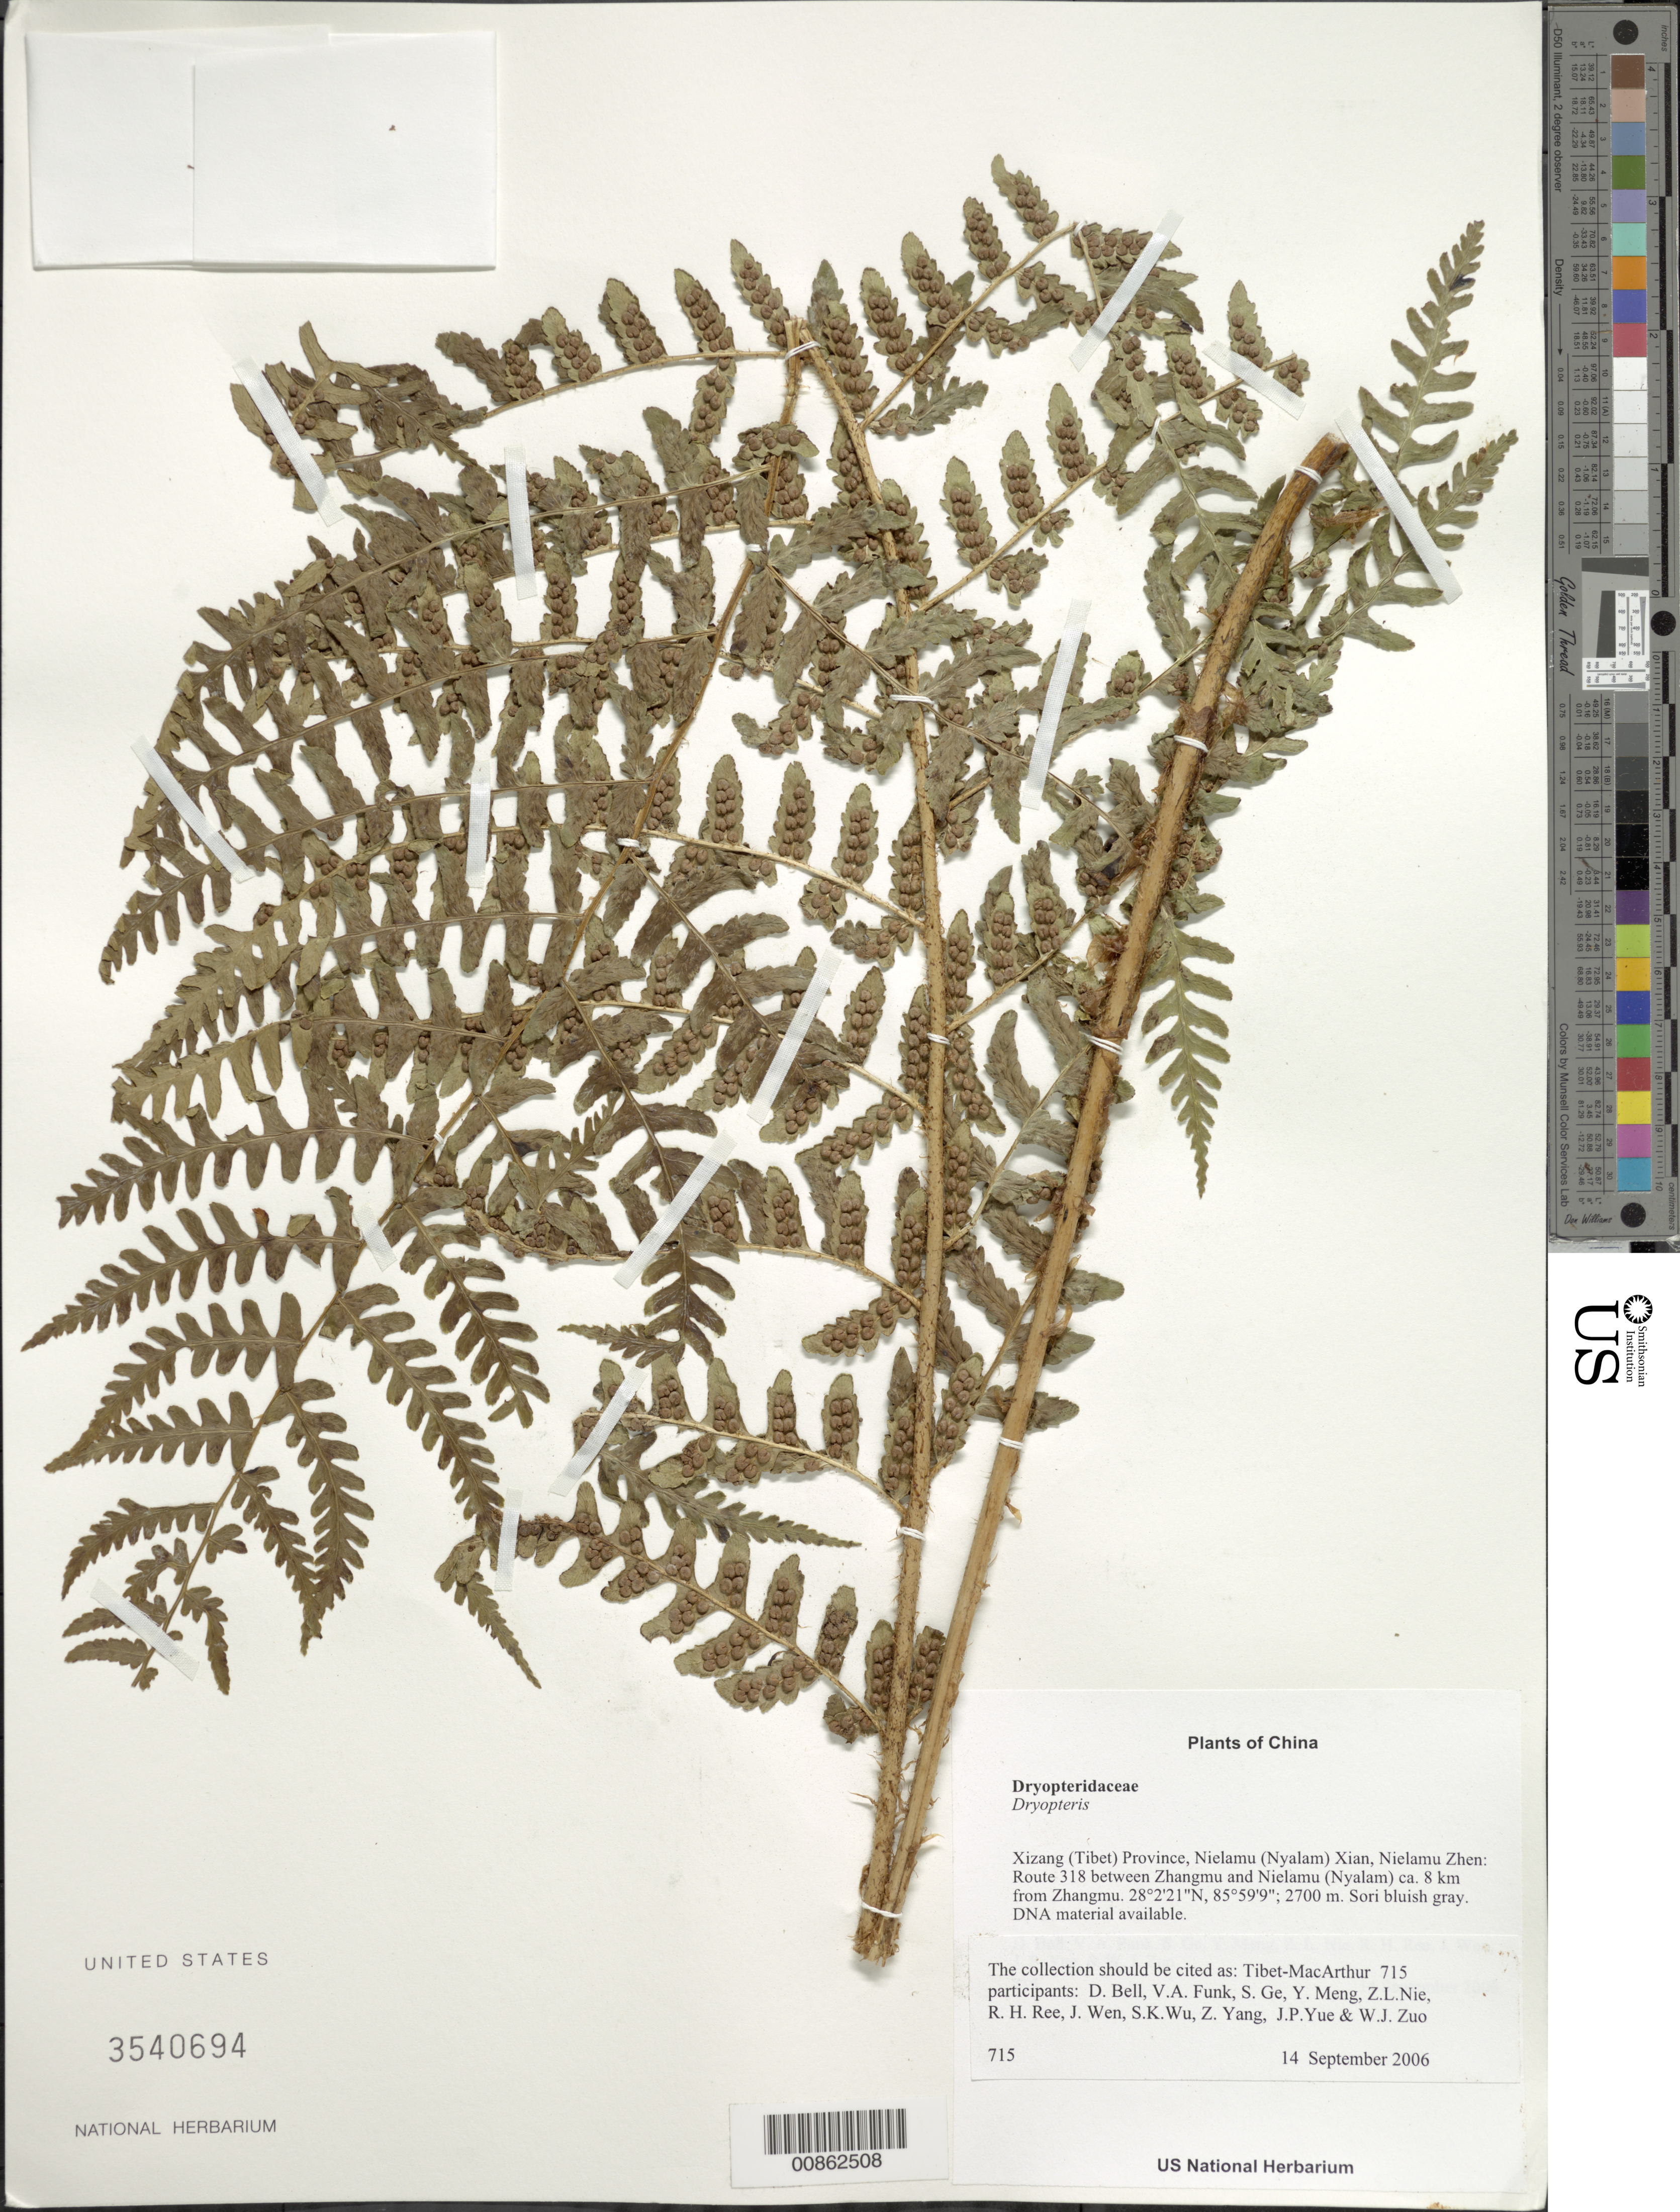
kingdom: Plantae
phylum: Tracheophyta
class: Polypodiopsida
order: Polypodiales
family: Dryopteridaceae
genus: Dryopteris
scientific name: Dryopteris sp.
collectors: Tibet-MacArthur, D. A. Bell, V. Funk, S. Ge, Y. Meng, Z. Nie, R. Ree, J. Wen, J. Yue & W. Zuo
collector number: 715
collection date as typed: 14 Sep 2006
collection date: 2006-09-14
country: China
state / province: Xizang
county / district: Nielamu (Nyalam) Xian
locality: Nielamu Zhen. Route 318 between Zhangmu and Nielamu (Nyalam) ca. 8 km from Zhangmu.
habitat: Rocky slope with scattered shrubs.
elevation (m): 2700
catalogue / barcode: US 3540694